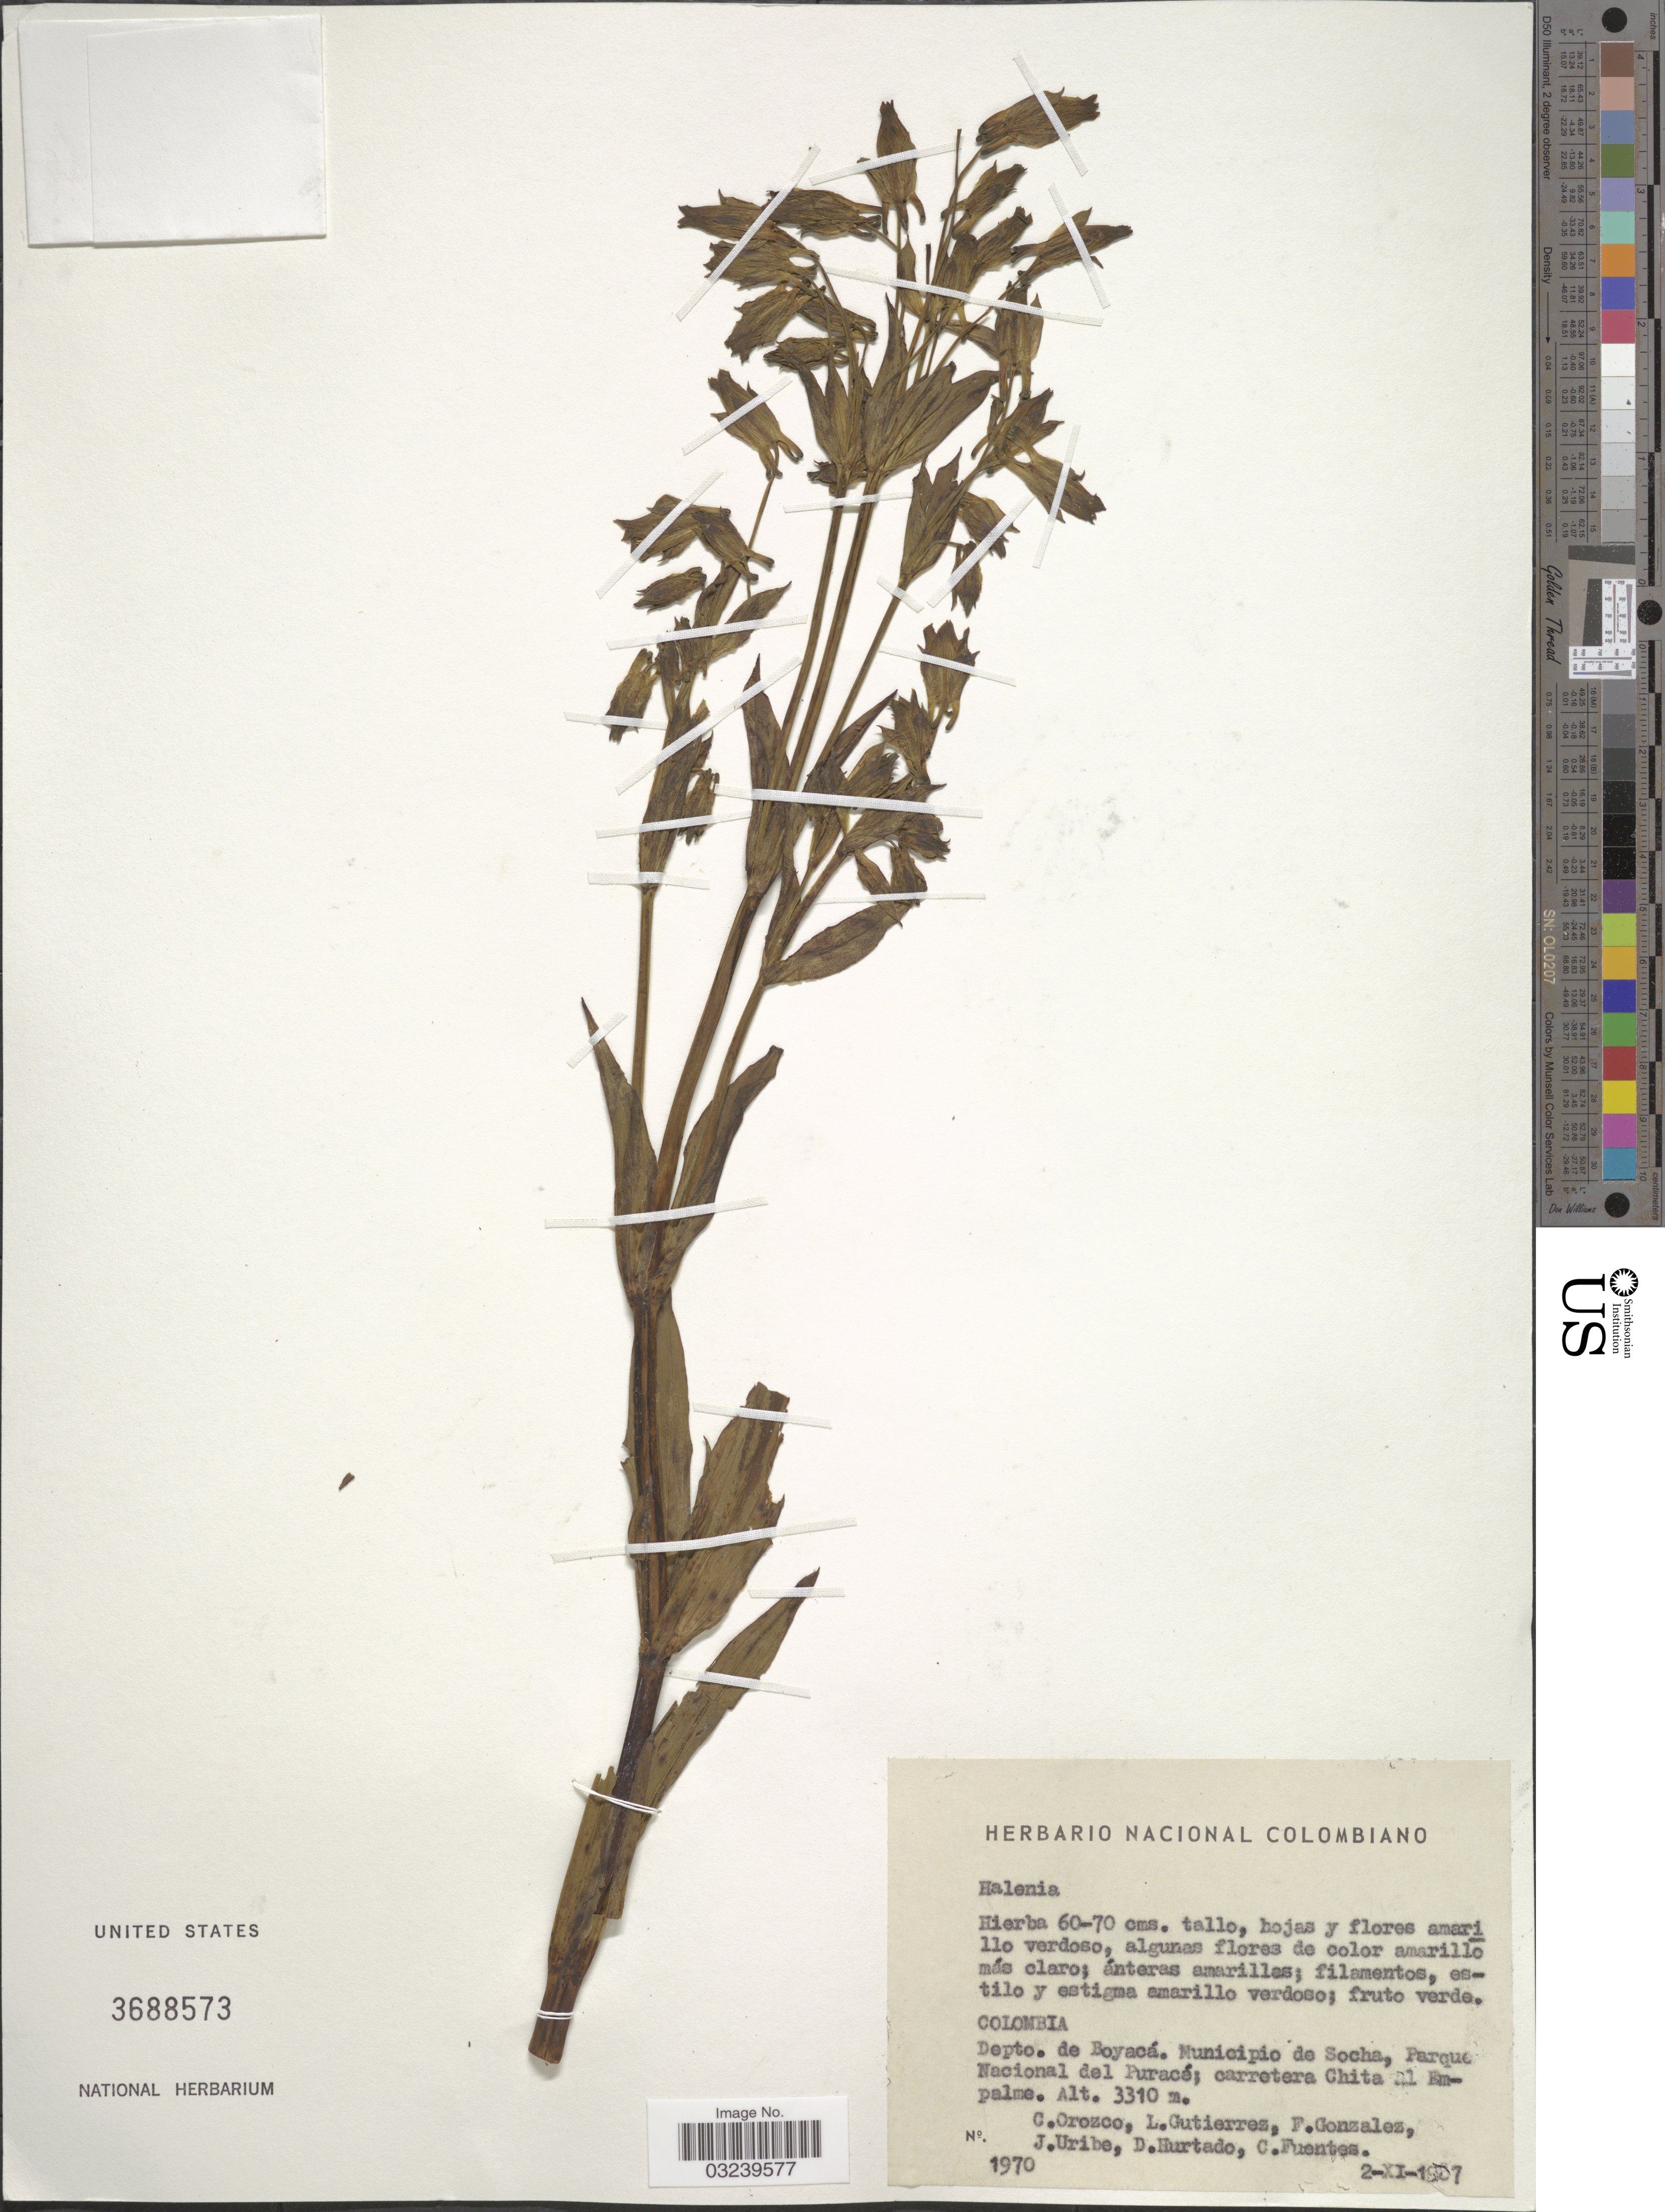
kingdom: Plantae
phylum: Tracheophyta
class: Magnoliopsida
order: Gentianales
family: Gentianaceae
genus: Halenia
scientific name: Halenia sp.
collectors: C. Orozco, L. Gutiérrez, F. González, J. Uribe & et al.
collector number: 1970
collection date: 1907-11-02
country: Colombia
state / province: Boyacá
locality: Depto. de Boyacá, Municipio de Socha, Parque Nacional del Puracé; carretera Chita al Empalme.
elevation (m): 3310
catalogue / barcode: US 3688573